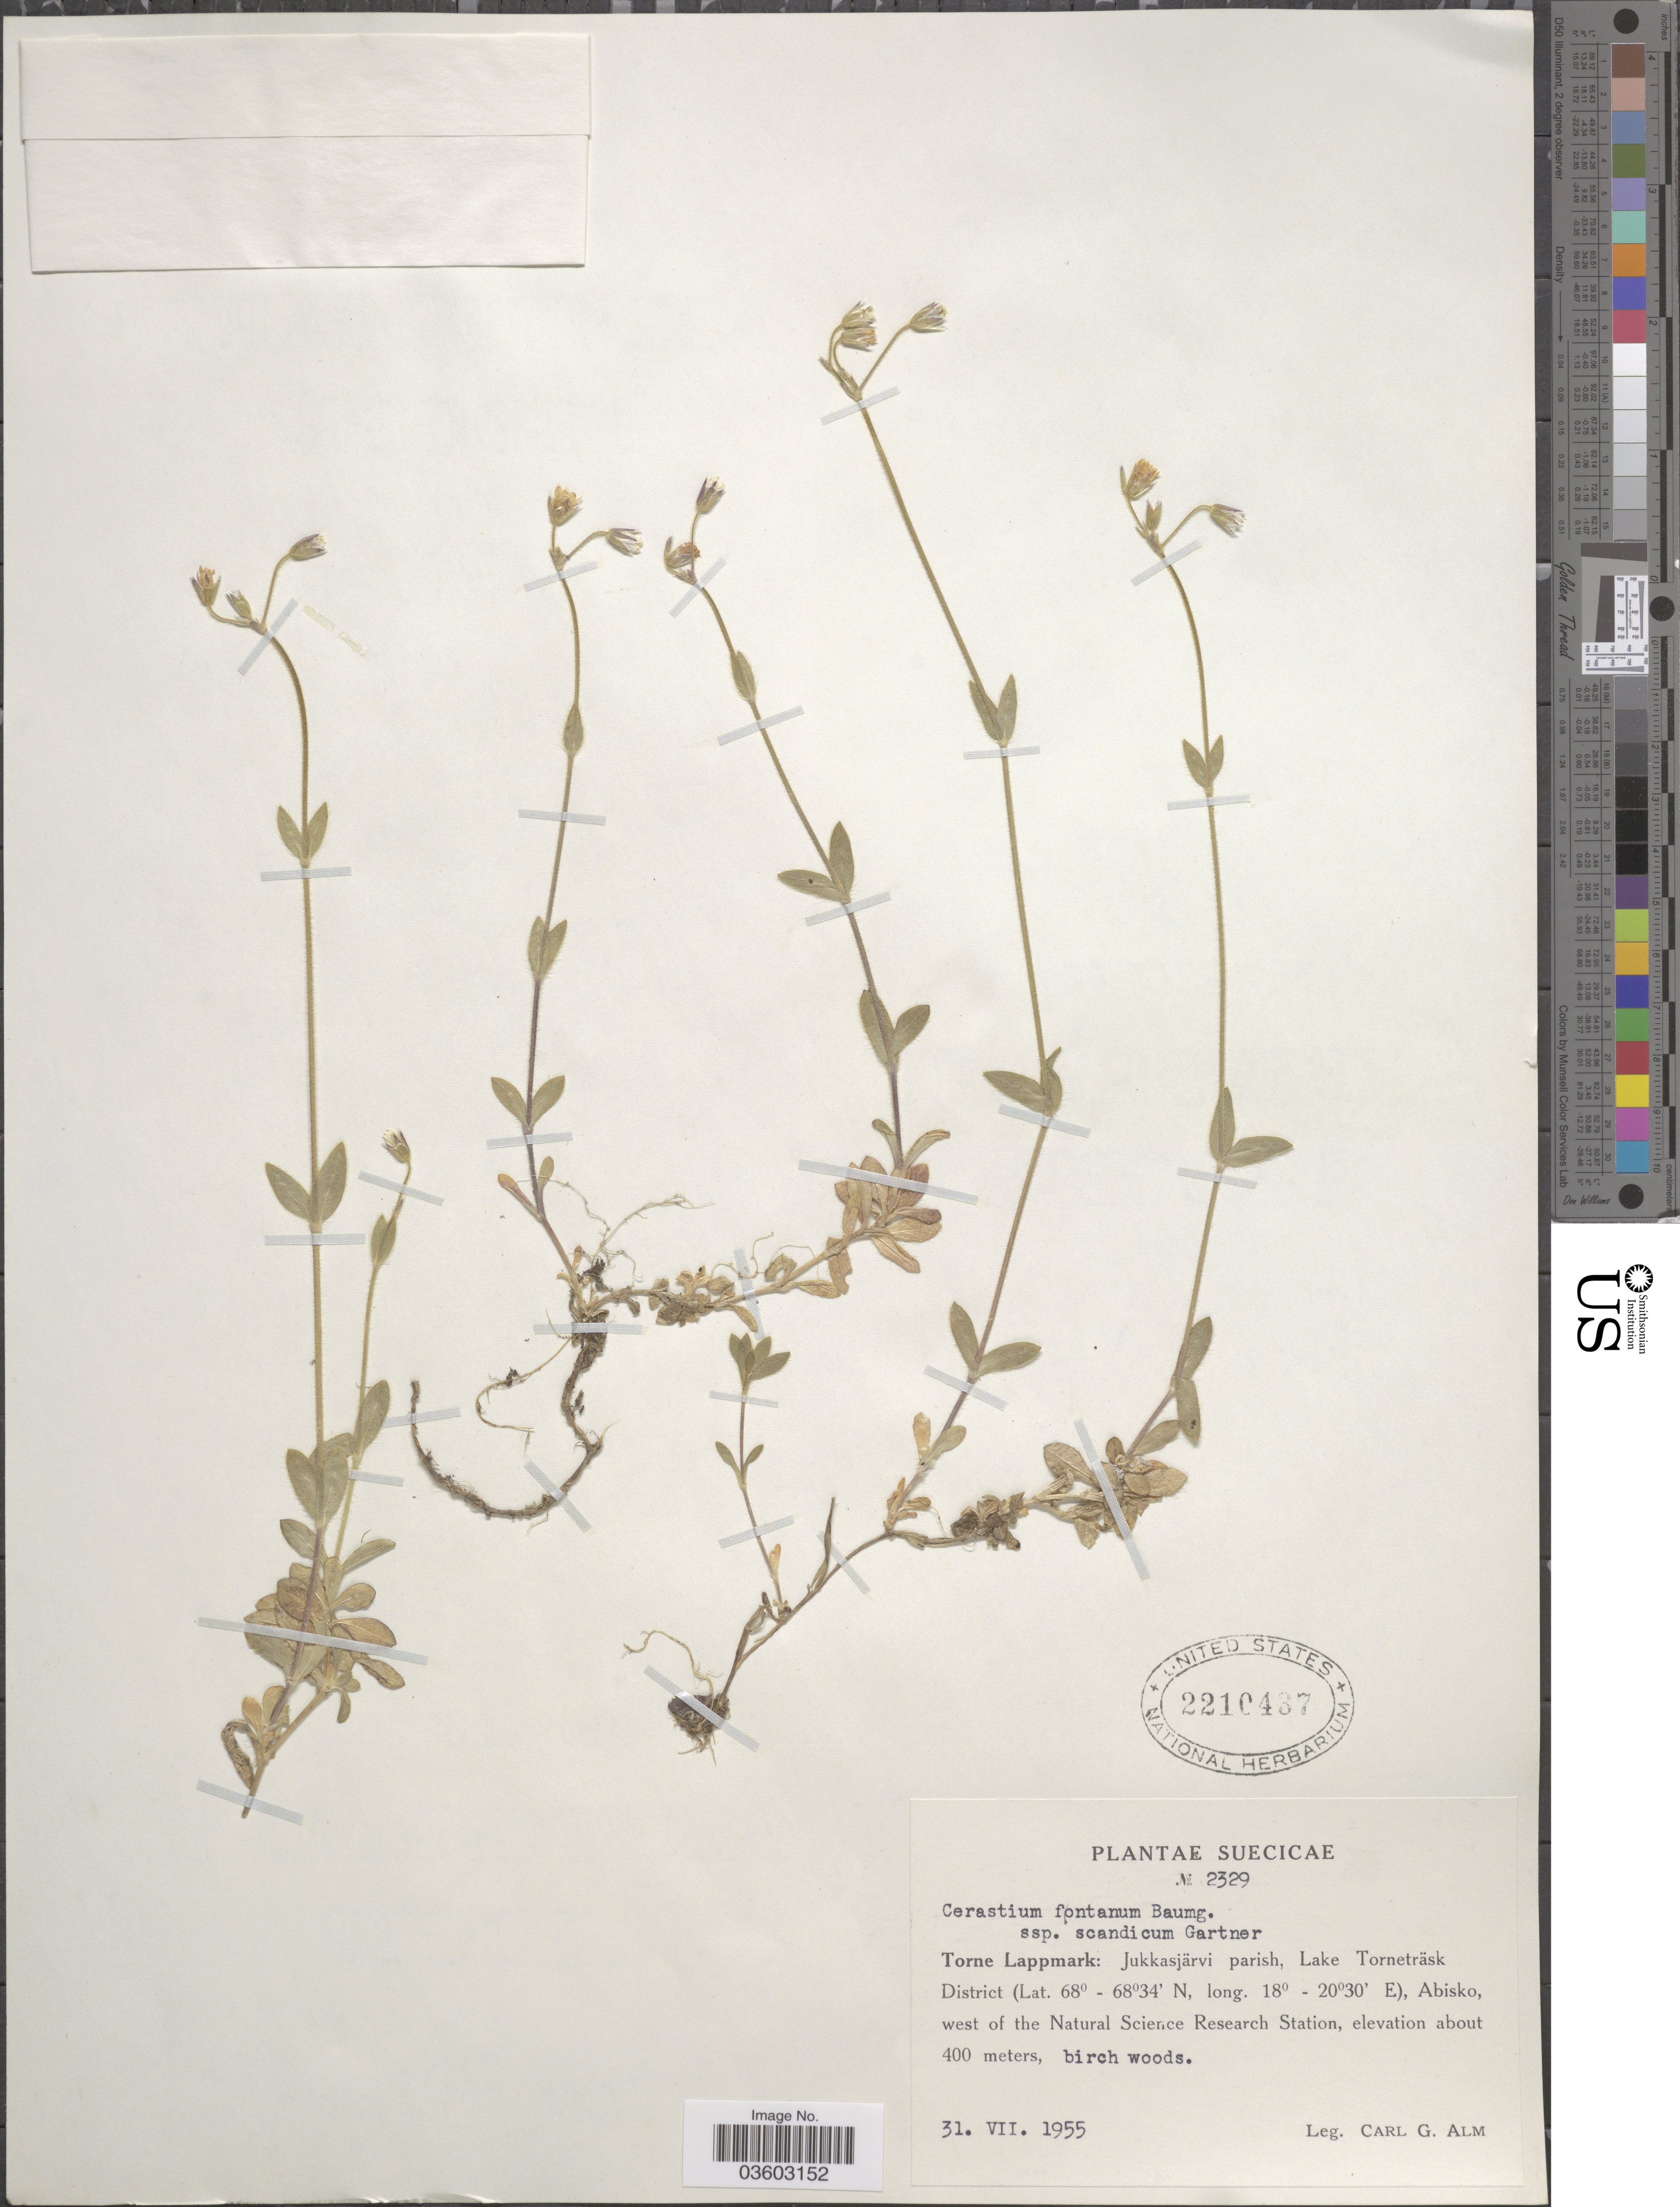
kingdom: Plantae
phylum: Tracheophyta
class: Magnoliopsida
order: Caryophyllales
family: Caryophyllaceae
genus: Cerastium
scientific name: Cerastium fontanum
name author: Baumg.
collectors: C. G. Alm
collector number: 2329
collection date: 1955-07-31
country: Sweden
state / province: Norrbotten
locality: Suecicae. Torne Lappmark: Jukkasjärvi parish, Lake Torneträsk District, Abisko, west of the Natural Science Research Station.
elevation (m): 400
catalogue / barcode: US 2210437